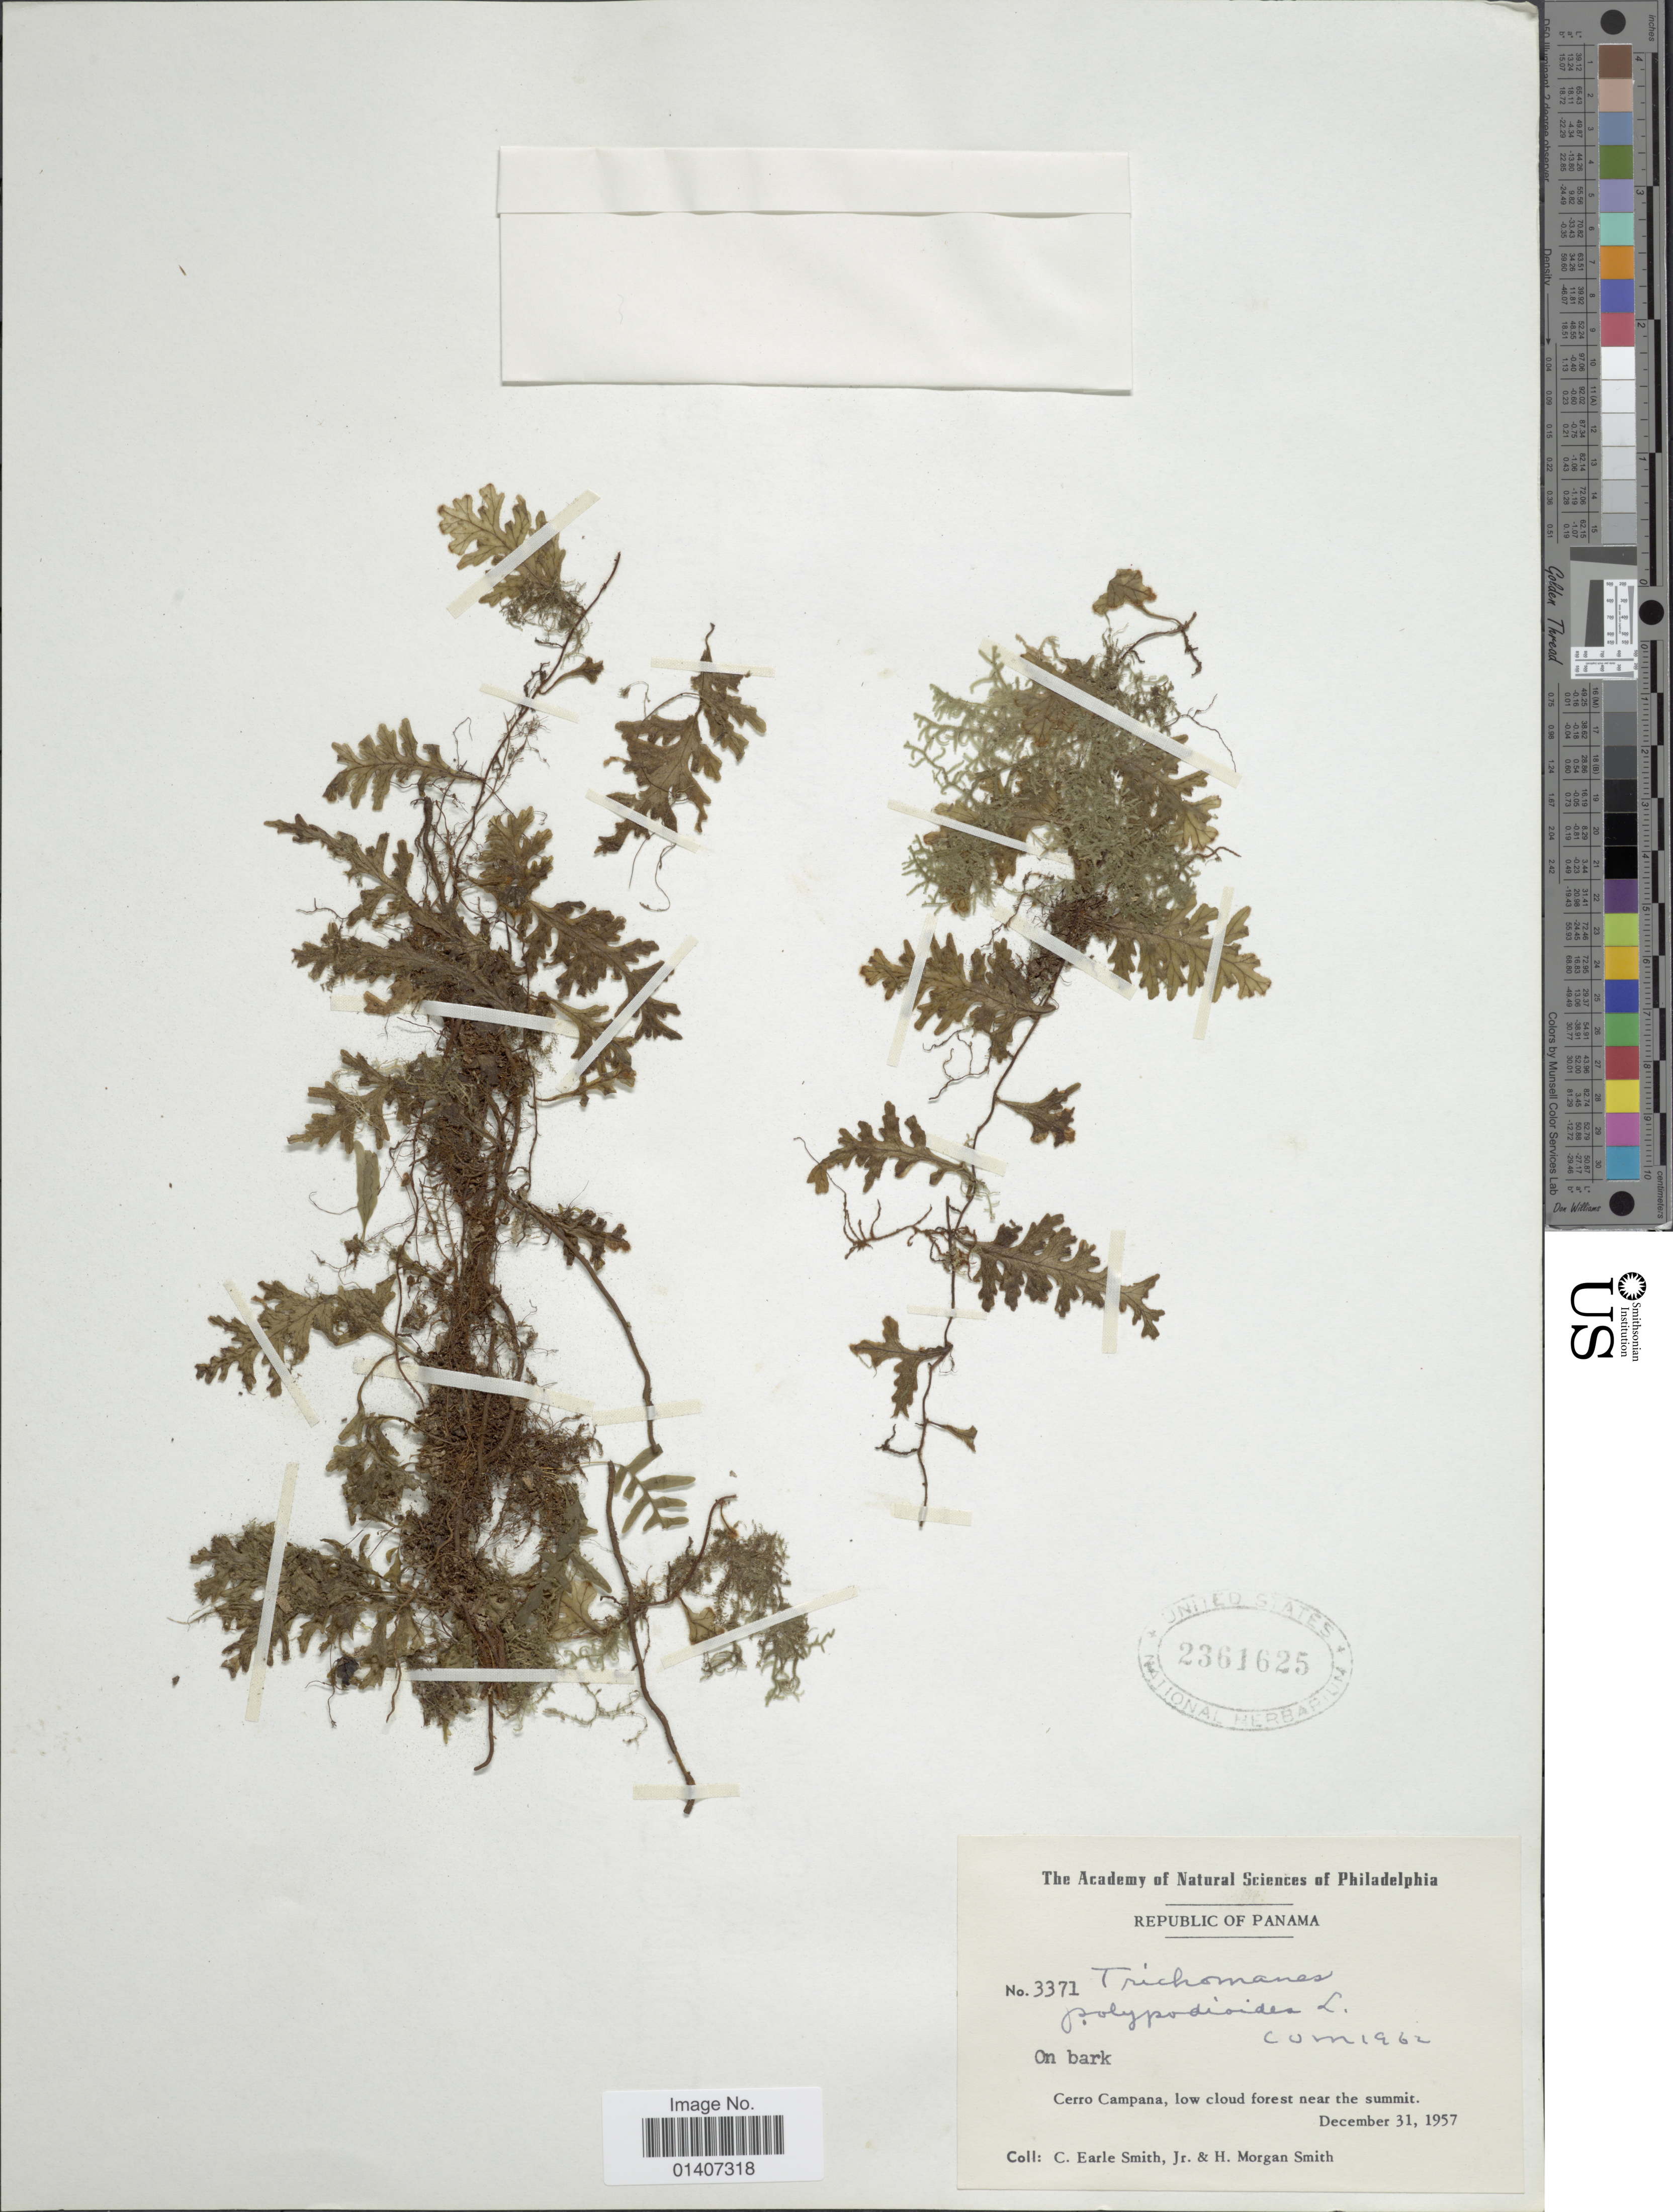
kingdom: Plantae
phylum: Tracheophyta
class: Polypodiopsida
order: Hymenophyllales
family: Hymenophyllaceae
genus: Trichomanes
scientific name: Trichomanes anadromum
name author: Rosenst.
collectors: C. E. Smith Jr. & H. M. Smith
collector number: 3371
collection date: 1957-12-31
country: Panama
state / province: Panamá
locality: Republic of Panama, on bark, Cerro Campana, low cloud forest near the summit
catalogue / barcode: US 2361625